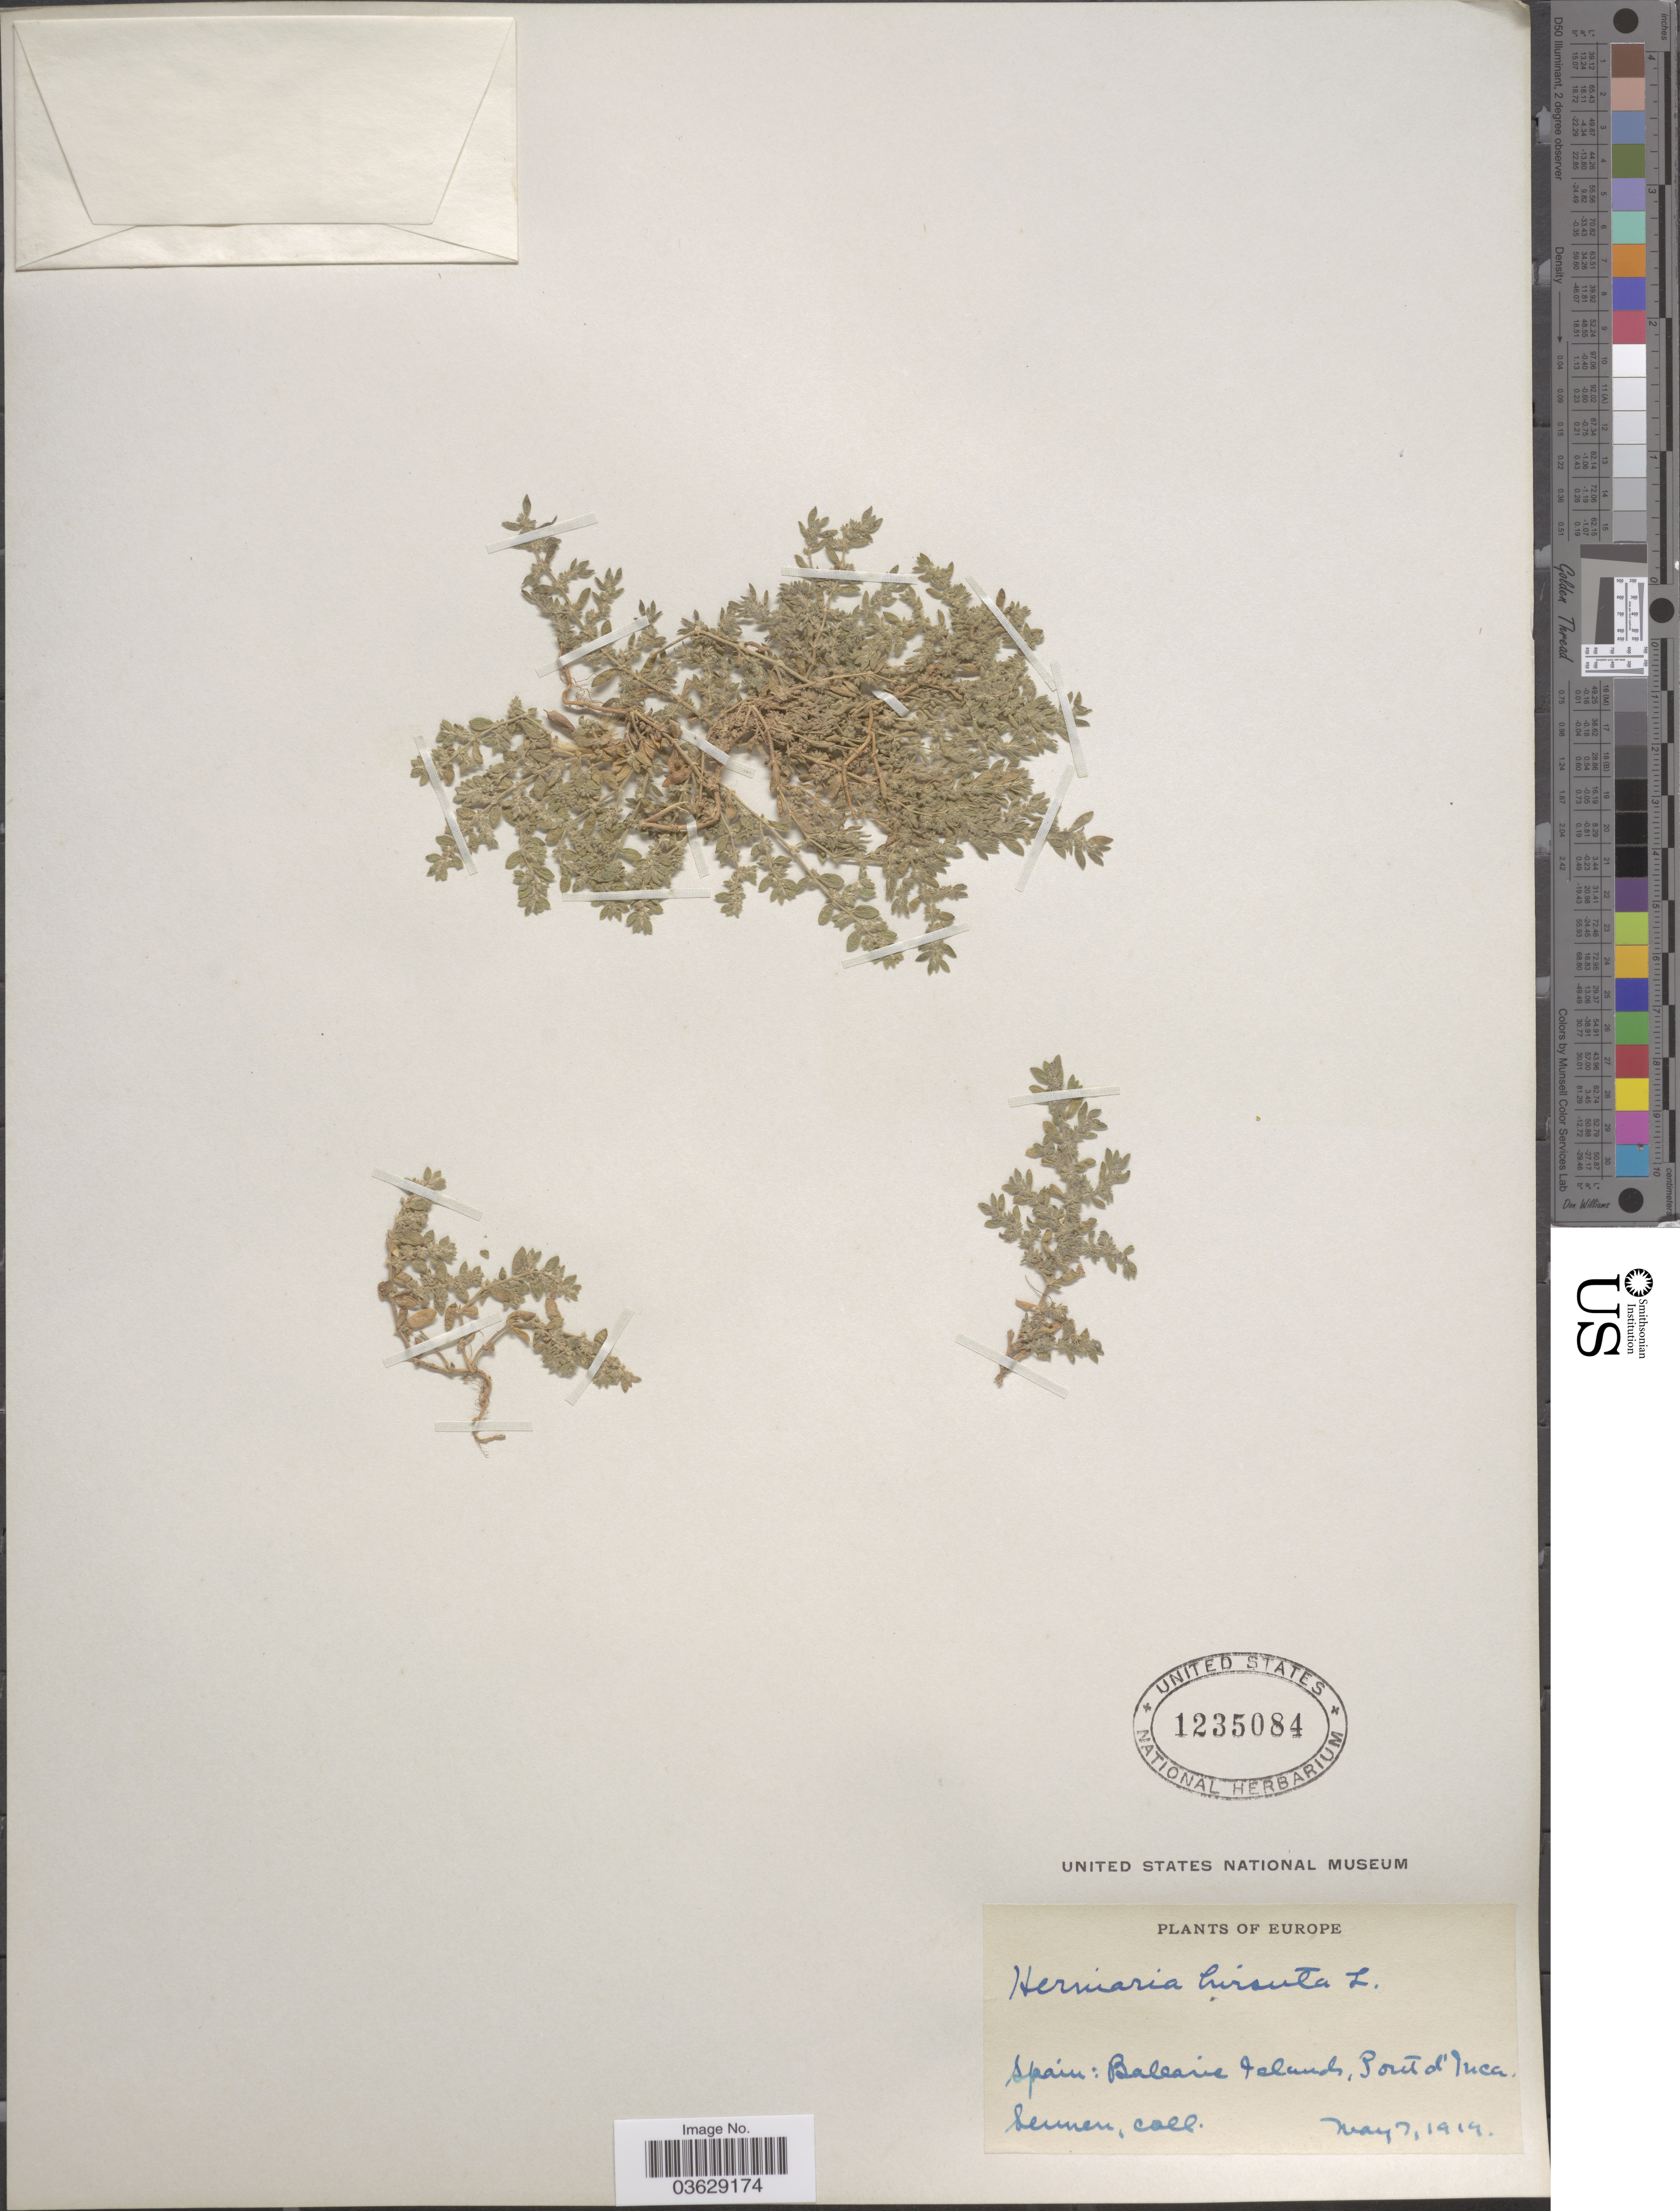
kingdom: Plantae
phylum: Tracheophyta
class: Magnoliopsida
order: Caryophyllales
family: Caryophyllaceae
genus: Herniaria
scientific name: Herniaria hirsuta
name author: L.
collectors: E. Sennen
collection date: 1914-05-07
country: Spain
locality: Balearic Islands, Port d'Inca.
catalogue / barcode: US 1235084